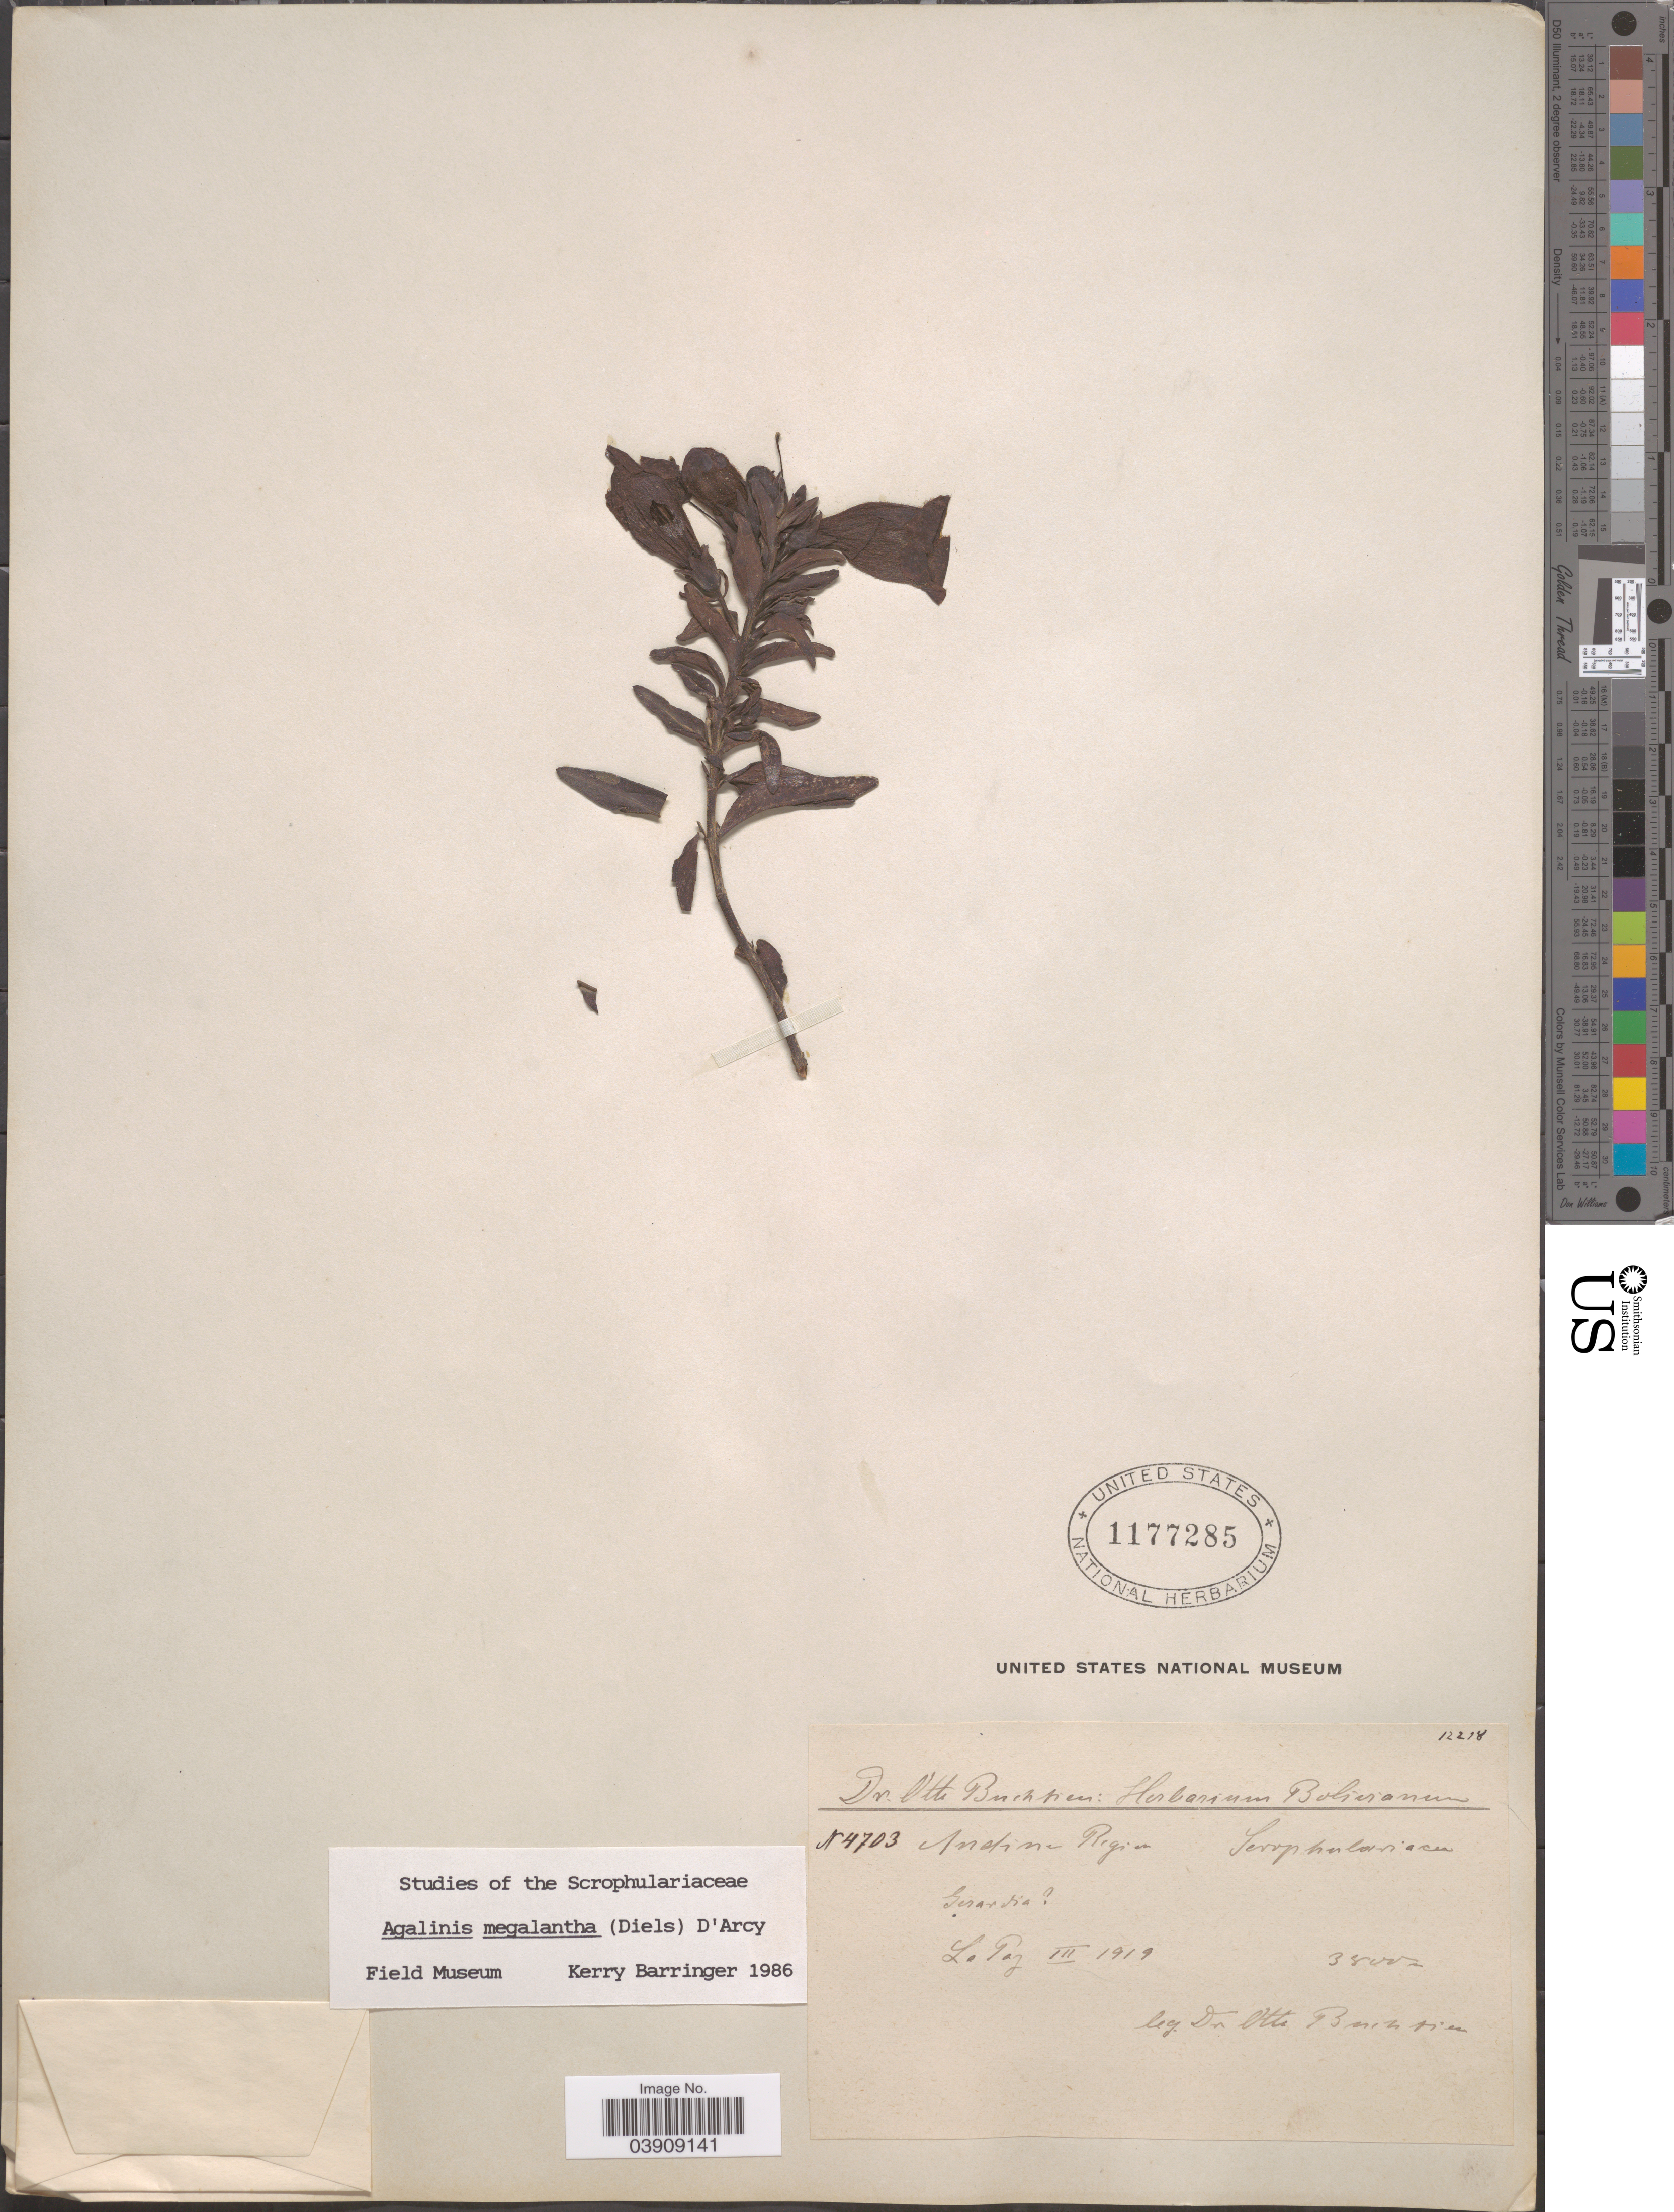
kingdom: Plantae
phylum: Tracheophyta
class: Magnoliopsida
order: Lamiales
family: Orobanchaceae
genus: Agalinis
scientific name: Agalinis megalantha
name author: (Diels) D'Arcy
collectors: O. Buchtien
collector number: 4703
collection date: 1919-03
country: Bolivia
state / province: La Paz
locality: Andine Region.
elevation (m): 3800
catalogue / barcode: US 1177285